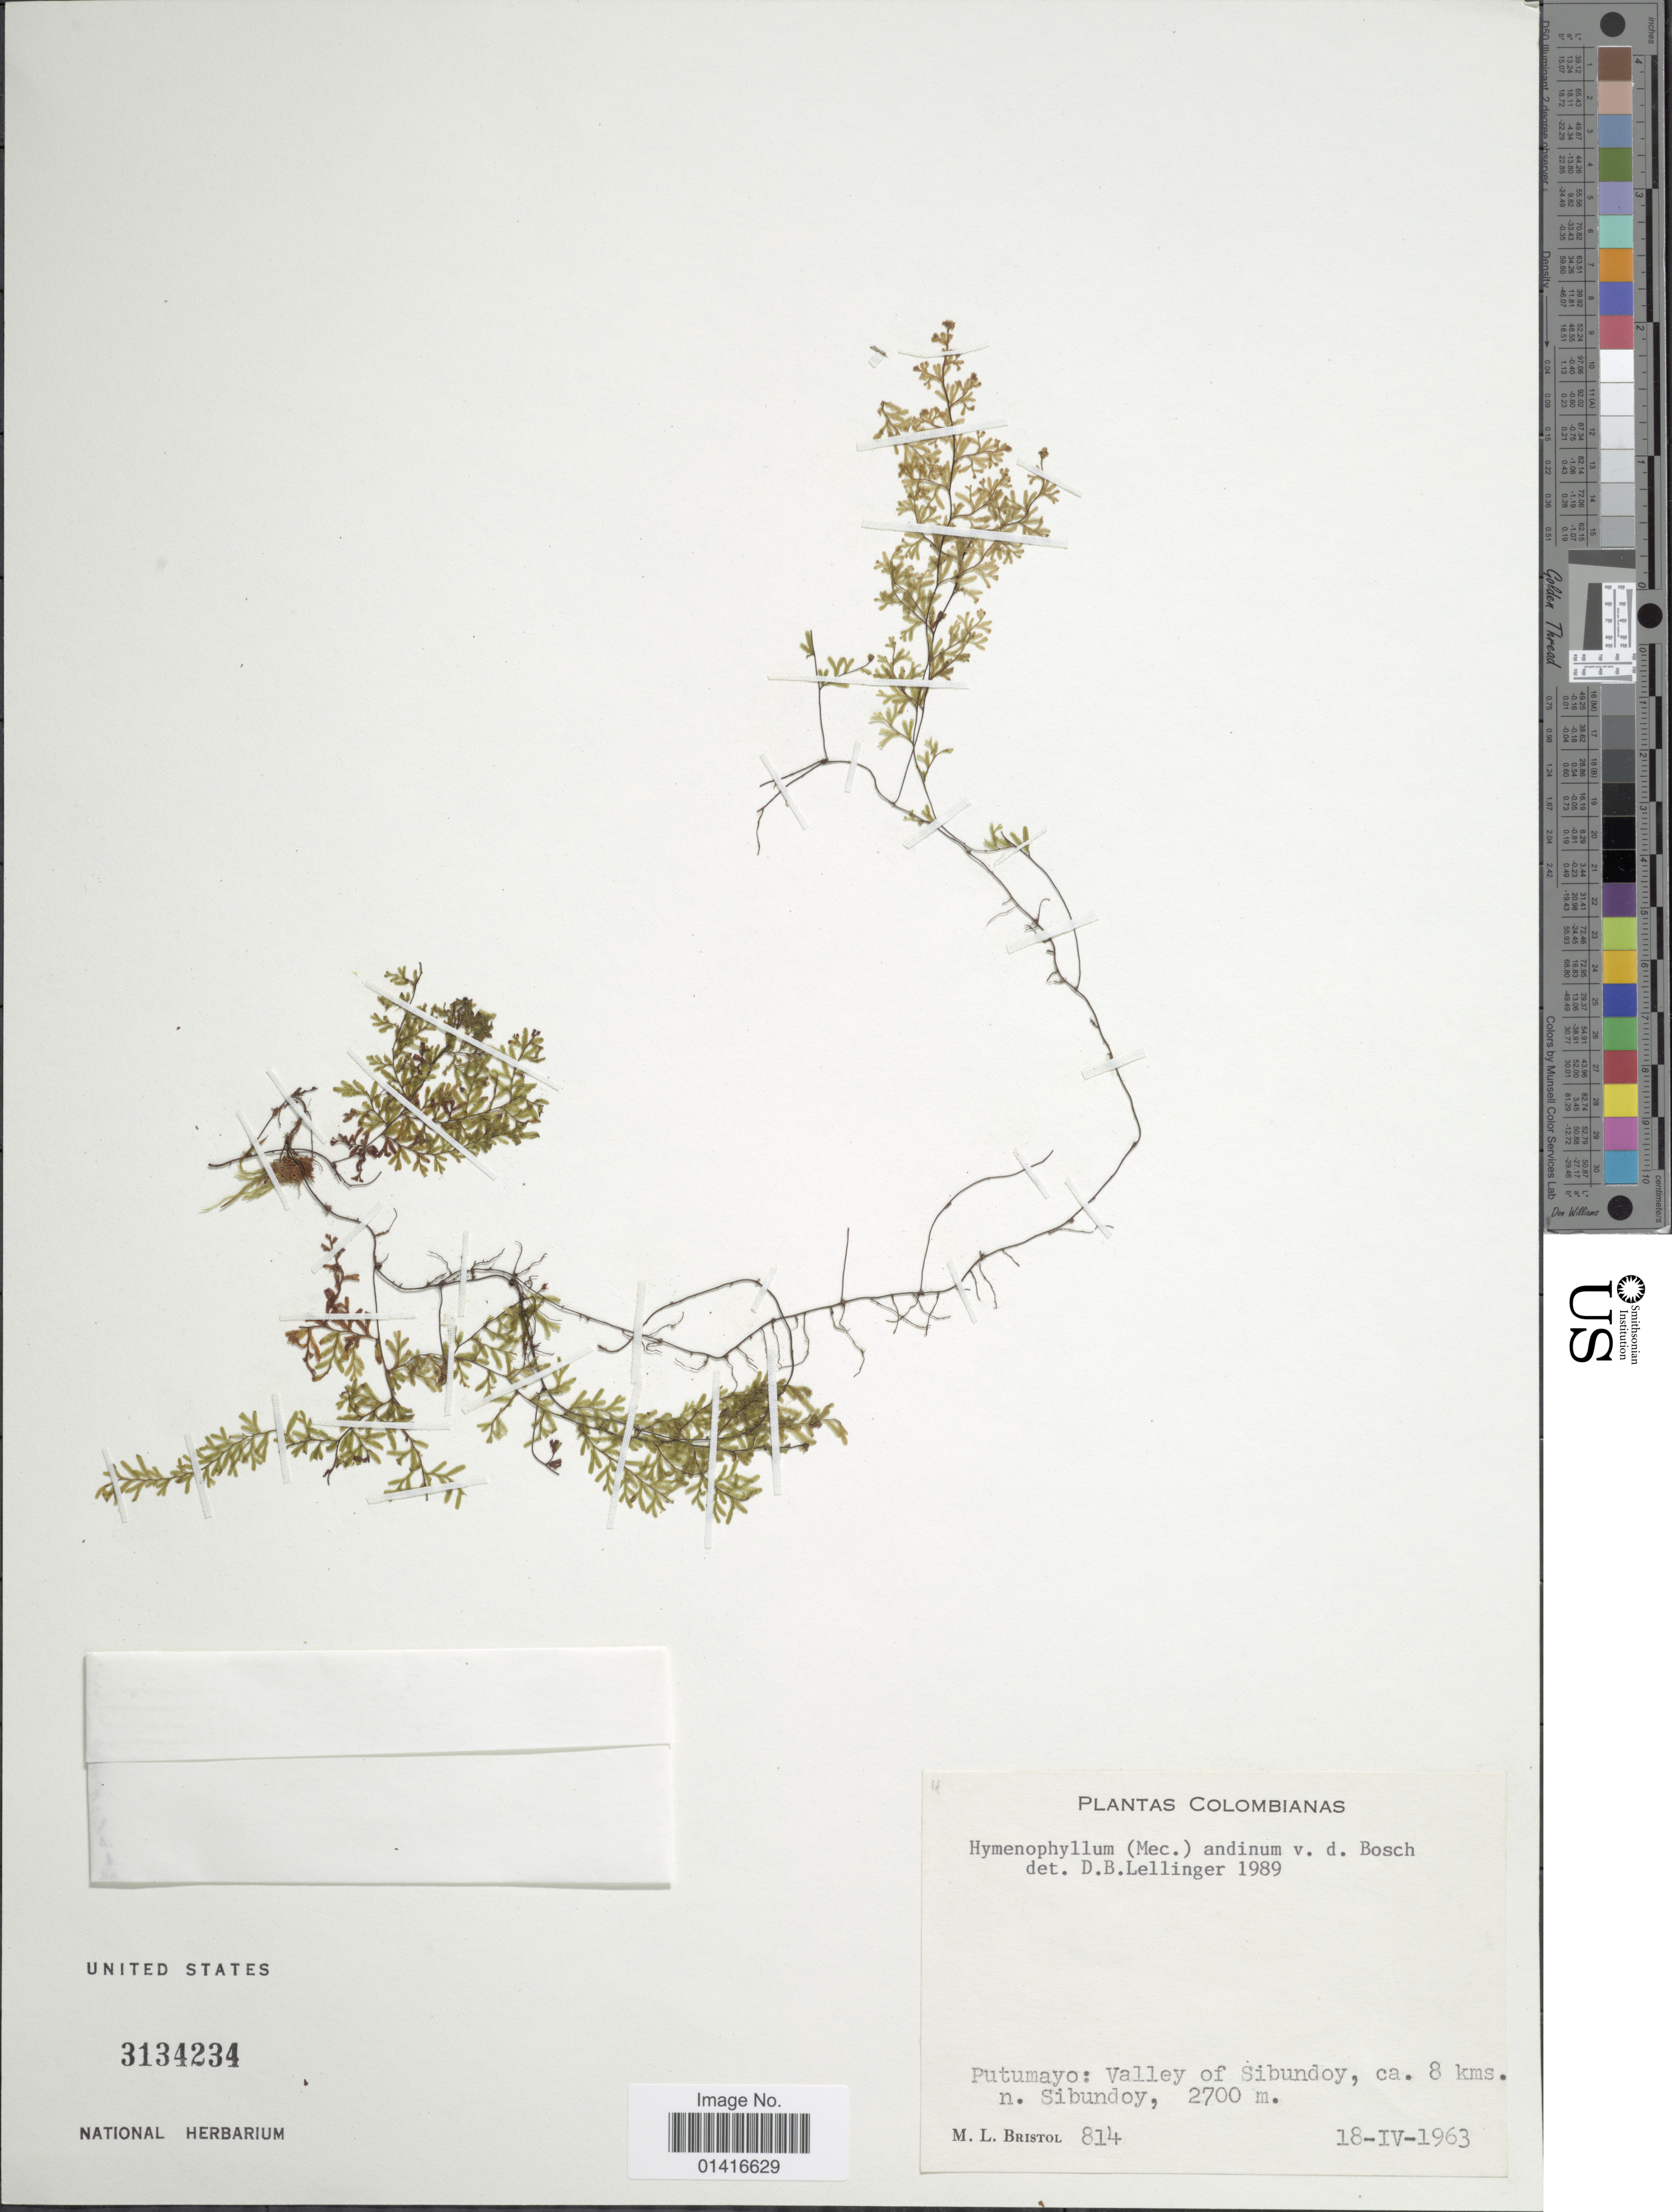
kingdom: Plantae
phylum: Tracheophyta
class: Polypodiopsida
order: Hymenophyllales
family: Hymenophyllaceae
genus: Hymenophyllum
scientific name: Hymenophyllum myriocarpum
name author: Hook.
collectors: M. L. Bristol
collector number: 814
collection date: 1963-04-18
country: Colombia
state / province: Putumayo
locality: Valley of Sibundoy, ca. 8 kms. n. Sibundoy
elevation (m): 2700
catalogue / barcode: US 3134234